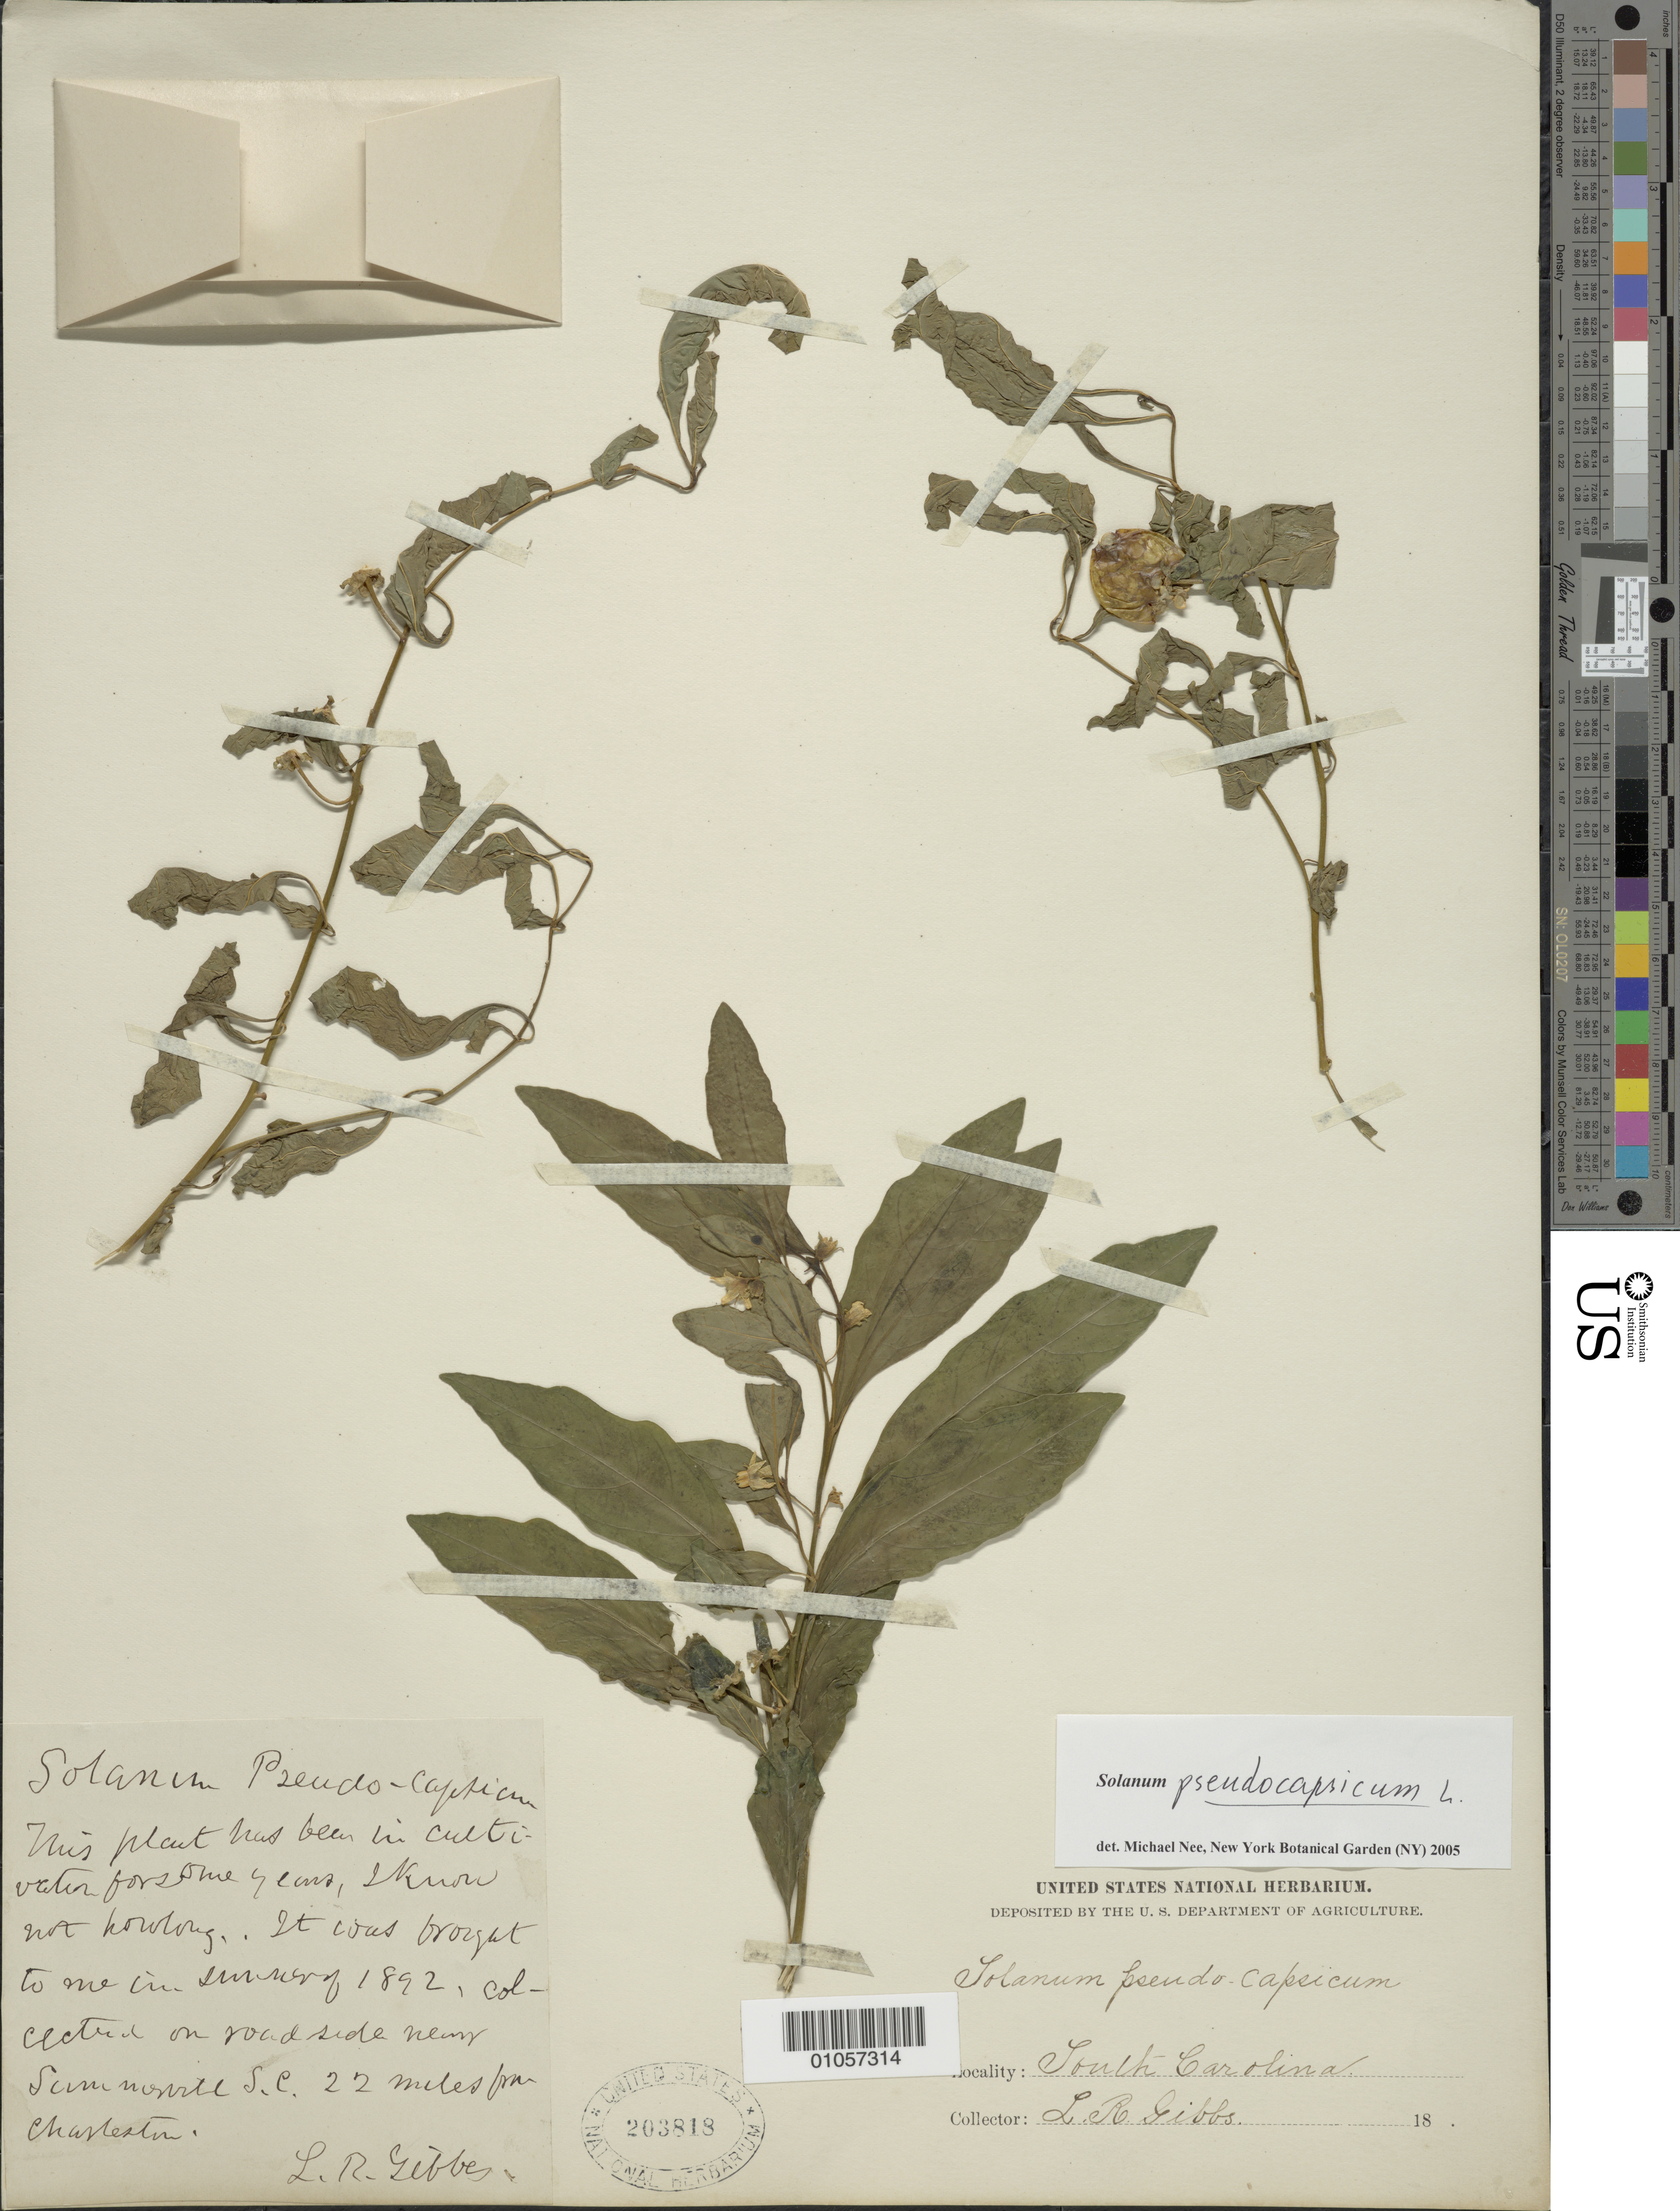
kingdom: Plantae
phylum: Tracheophyta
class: Magnoliopsida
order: Solanales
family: Solanaceae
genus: Solanum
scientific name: Solanum pseudocapsicum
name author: L.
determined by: Nee, Michael H.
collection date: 1892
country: United States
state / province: South Carolina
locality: Summonwith [?], 22 miles from Charleston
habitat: Roadside.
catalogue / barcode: US 203818